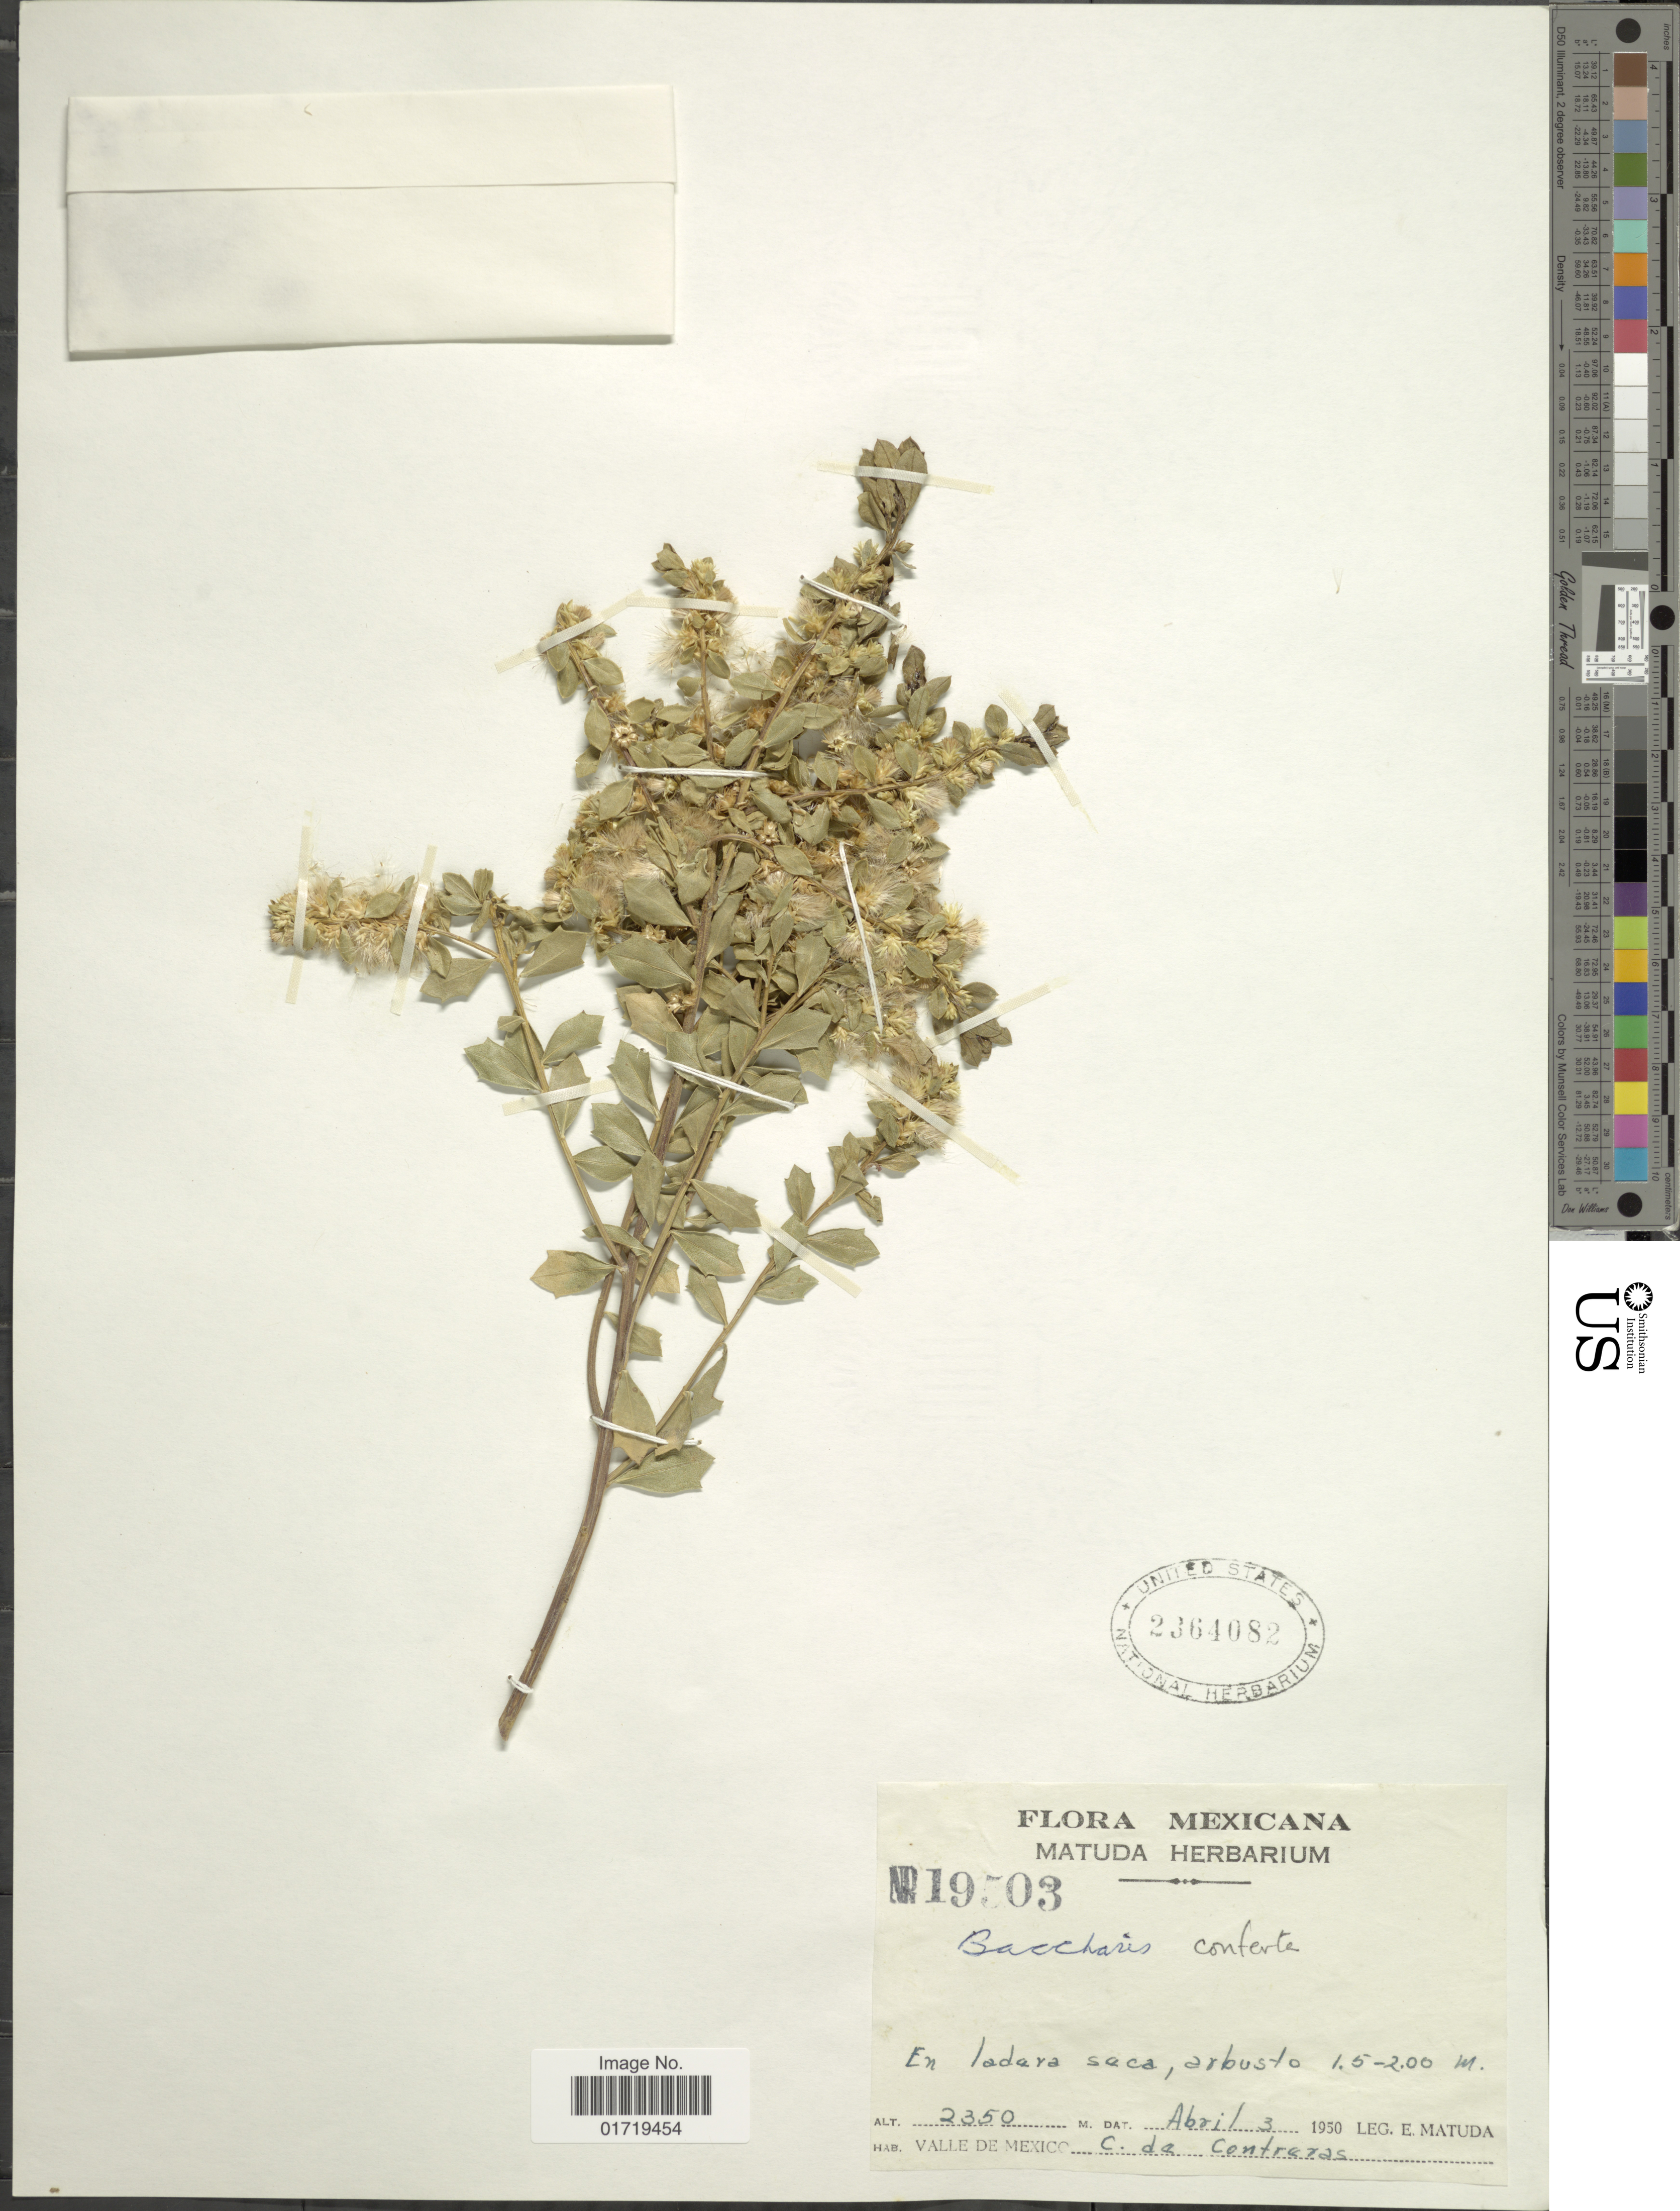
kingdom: Plantae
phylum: Tracheophyta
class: Magnoliopsida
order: Asterales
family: Asteraceae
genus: Baccharis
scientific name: Baccharis conferta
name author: Kunth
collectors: E. Matuda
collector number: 2350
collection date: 1950-04-03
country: Mexico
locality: Valle de Mexico, C. de Contreras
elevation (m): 2350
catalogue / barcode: US 2364082